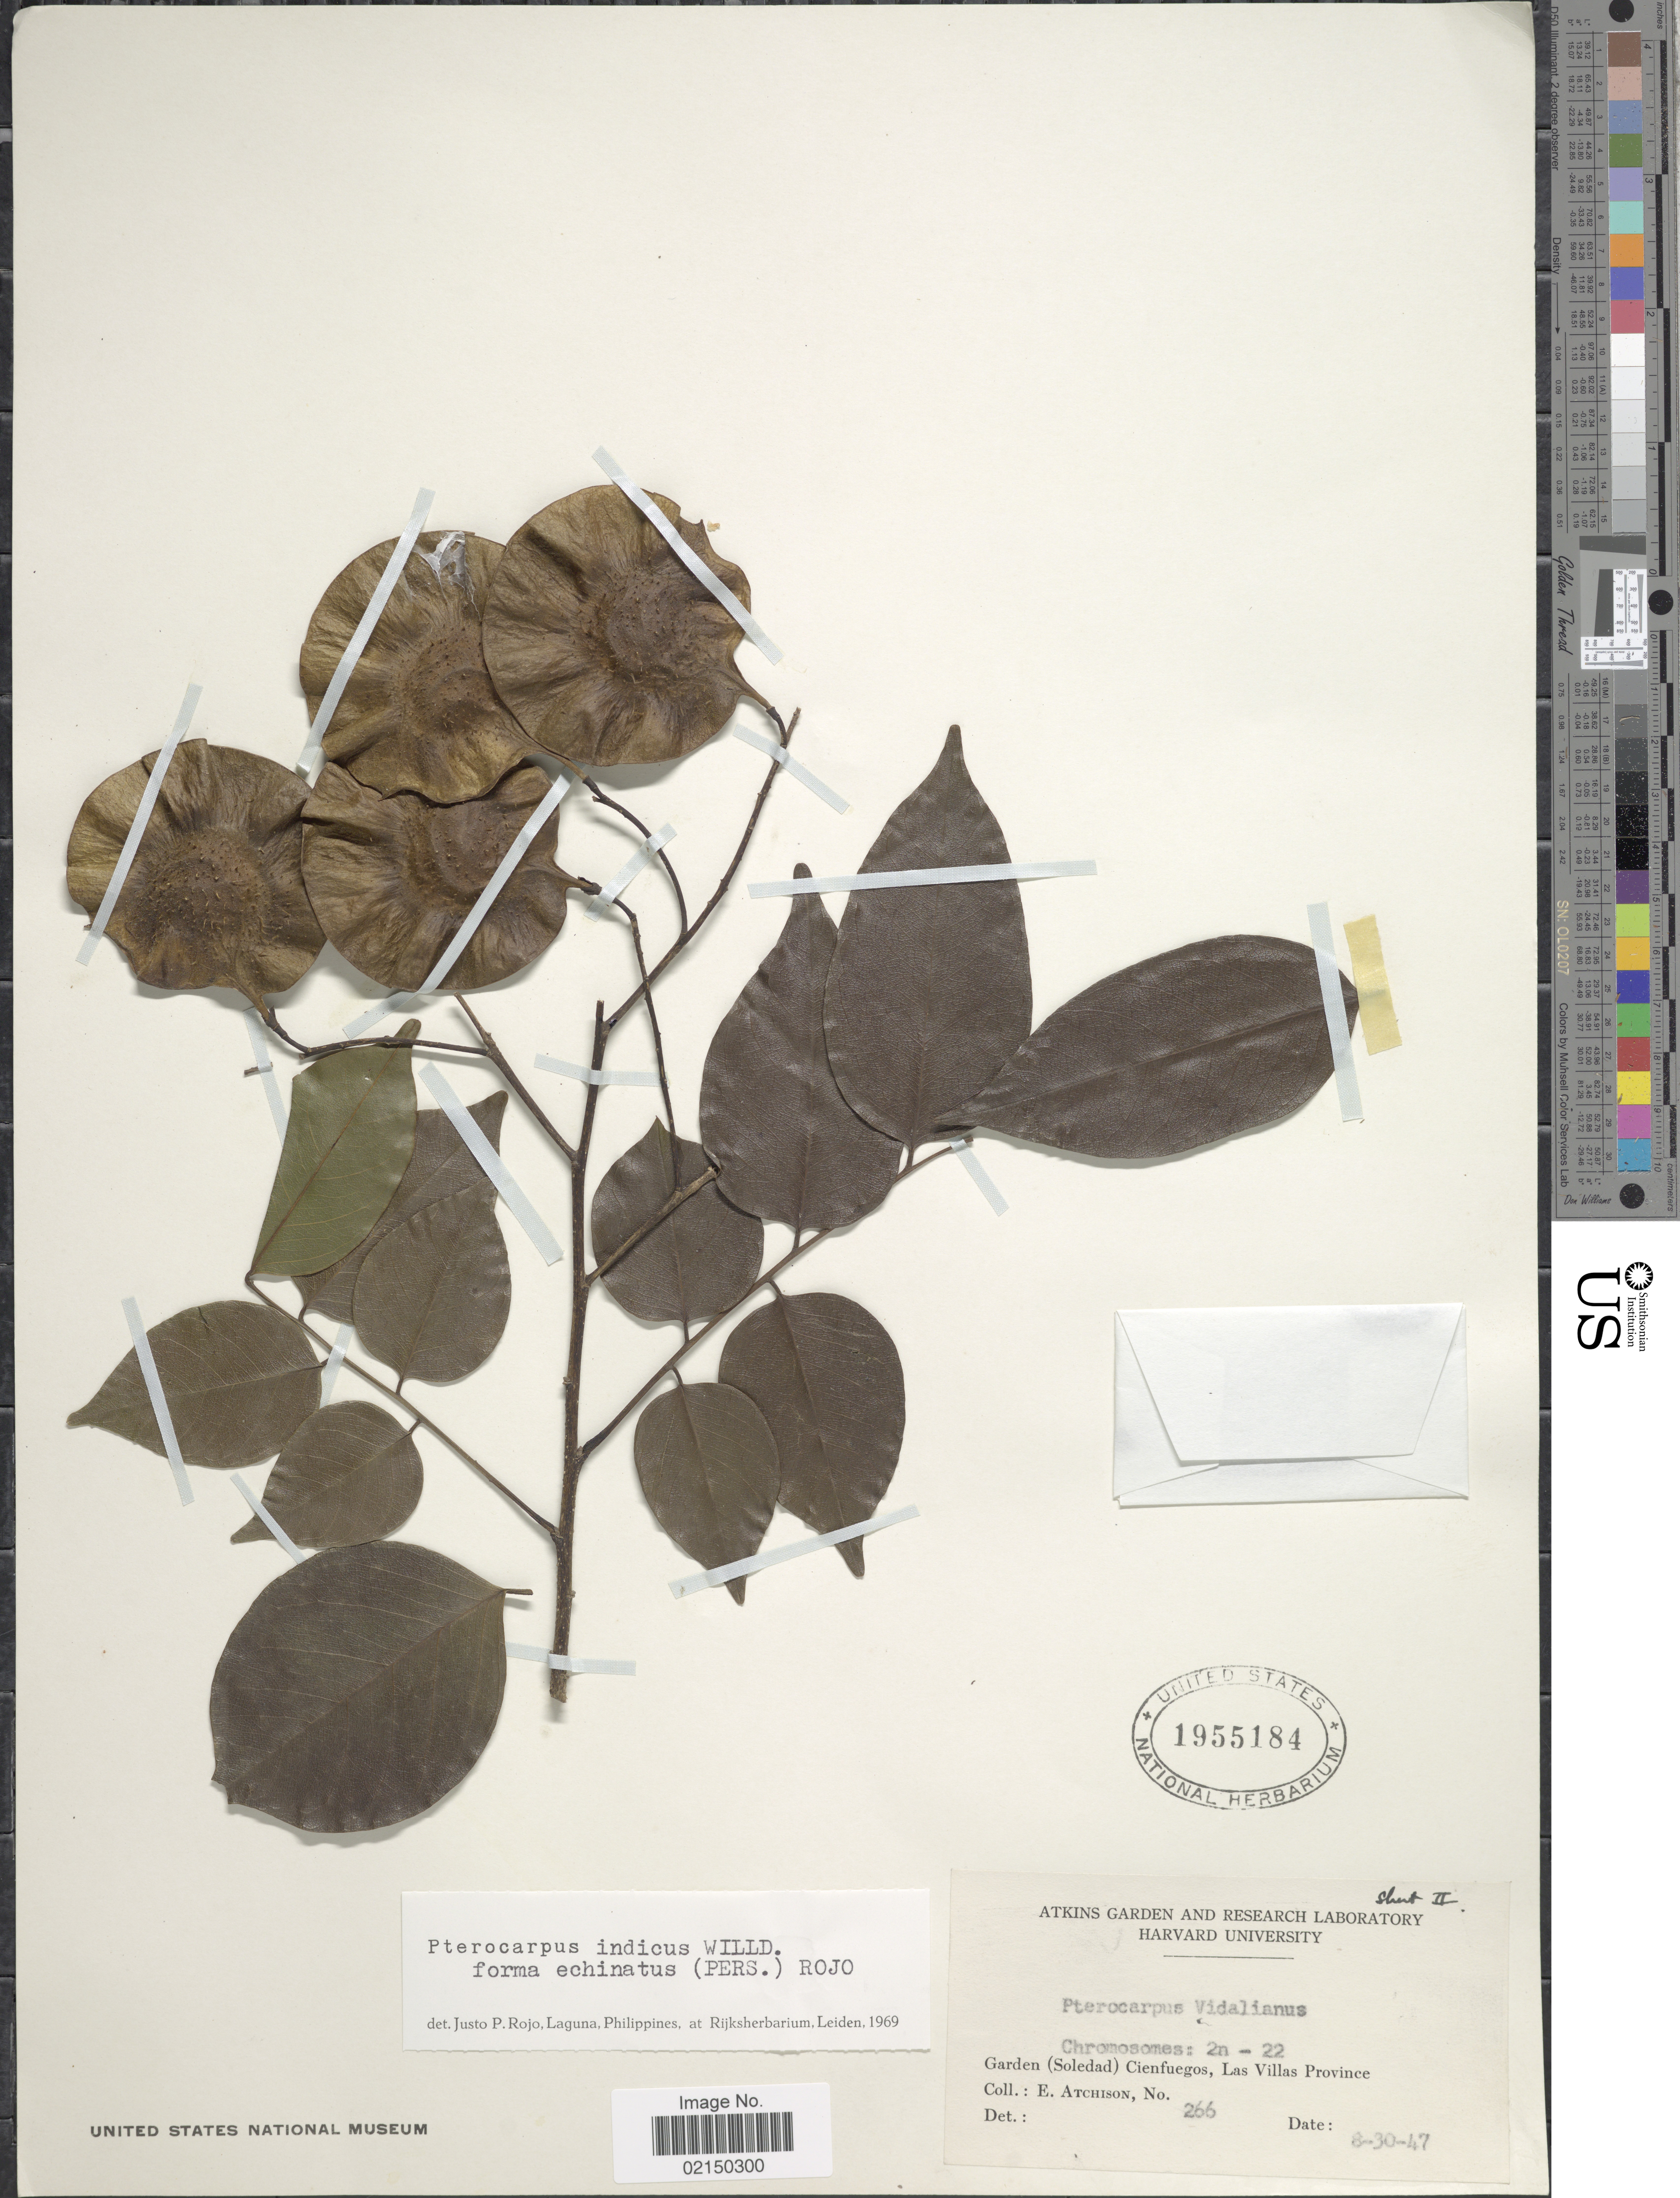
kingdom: Plantae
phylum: Tracheophyta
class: Magnoliopsida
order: Fabales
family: Fabaceae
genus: Pterocarpus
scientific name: Pterocarpus indicus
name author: Willd.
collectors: E. Atchison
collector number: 266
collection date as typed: Transcribed d/m/y: 30/8/47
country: Cuba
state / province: Las Villas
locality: Garden (Soledad) Cienfuegos.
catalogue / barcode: US 1955184